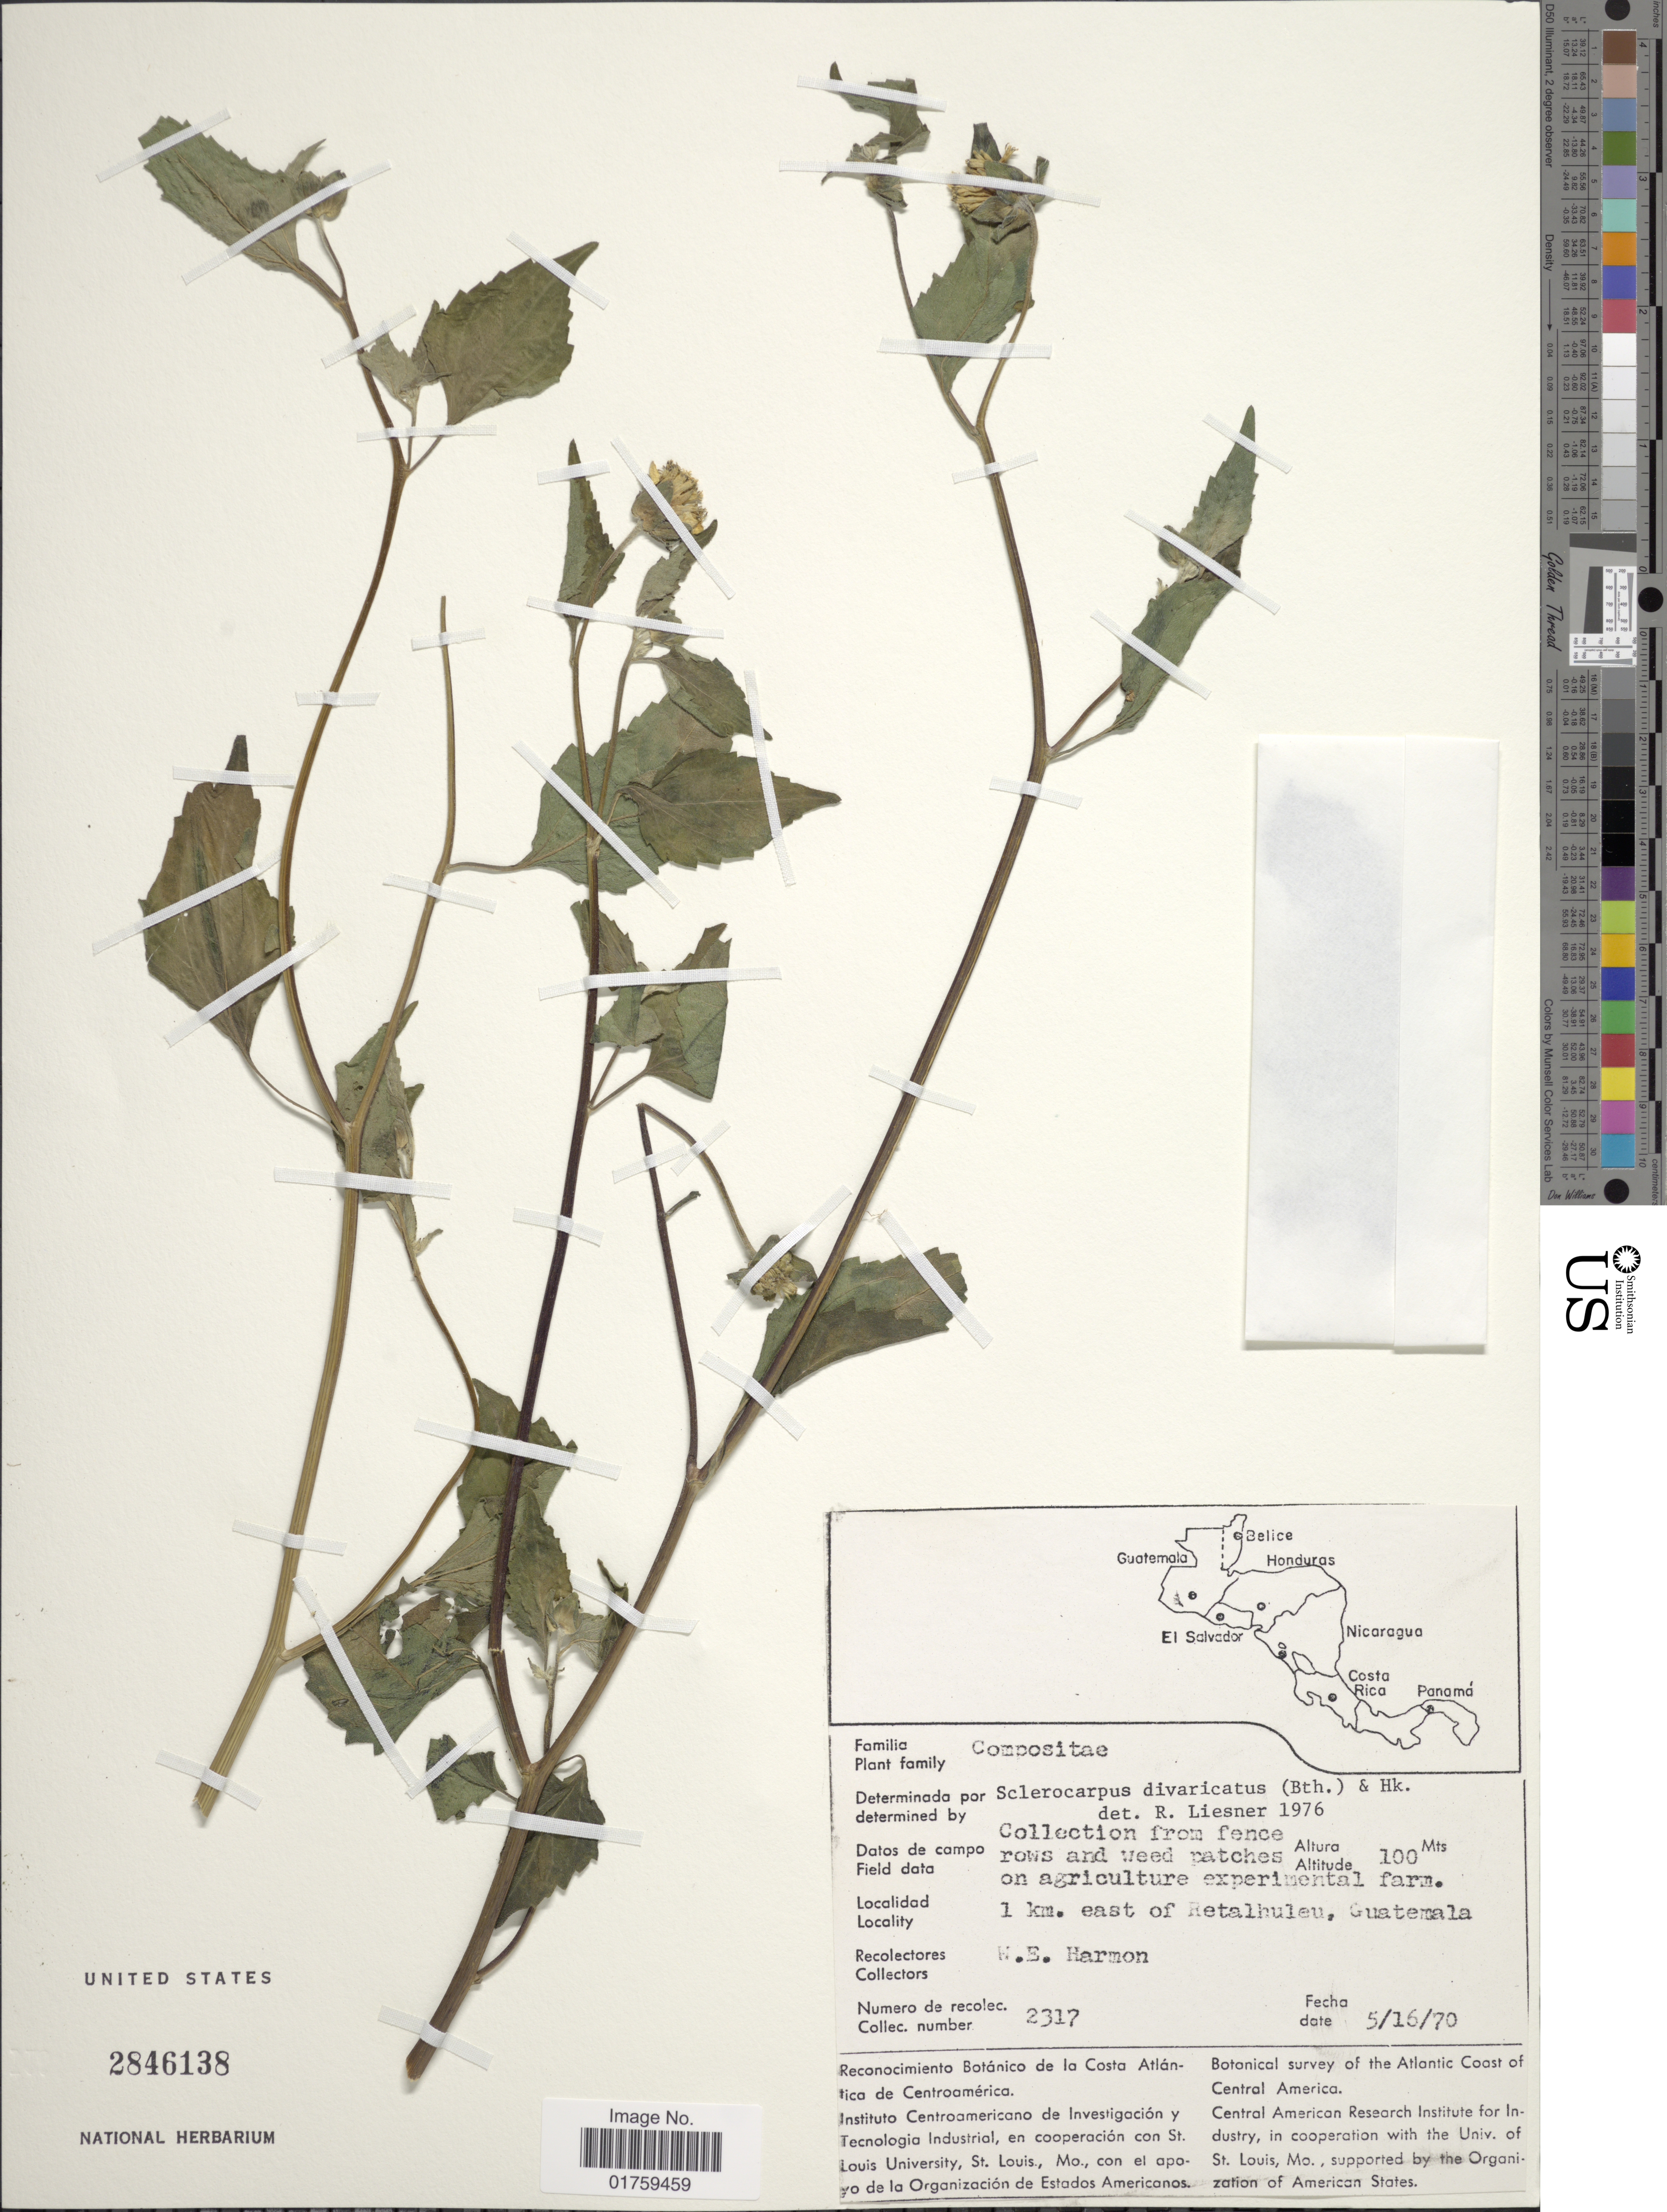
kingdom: Plantae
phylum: Tracheophyta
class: Magnoliopsida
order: Asterales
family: Asteraceae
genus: Sclerocarpus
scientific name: Sclerocarpus divaricatus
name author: (Benth.) Benth. & Hook. f. ex Hemsl.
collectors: W. E. Harmon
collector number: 2317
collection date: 1970-05-16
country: Guatemala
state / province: Retalhuleu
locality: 1 km. east of Retalhuleu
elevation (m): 100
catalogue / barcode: US 2846138